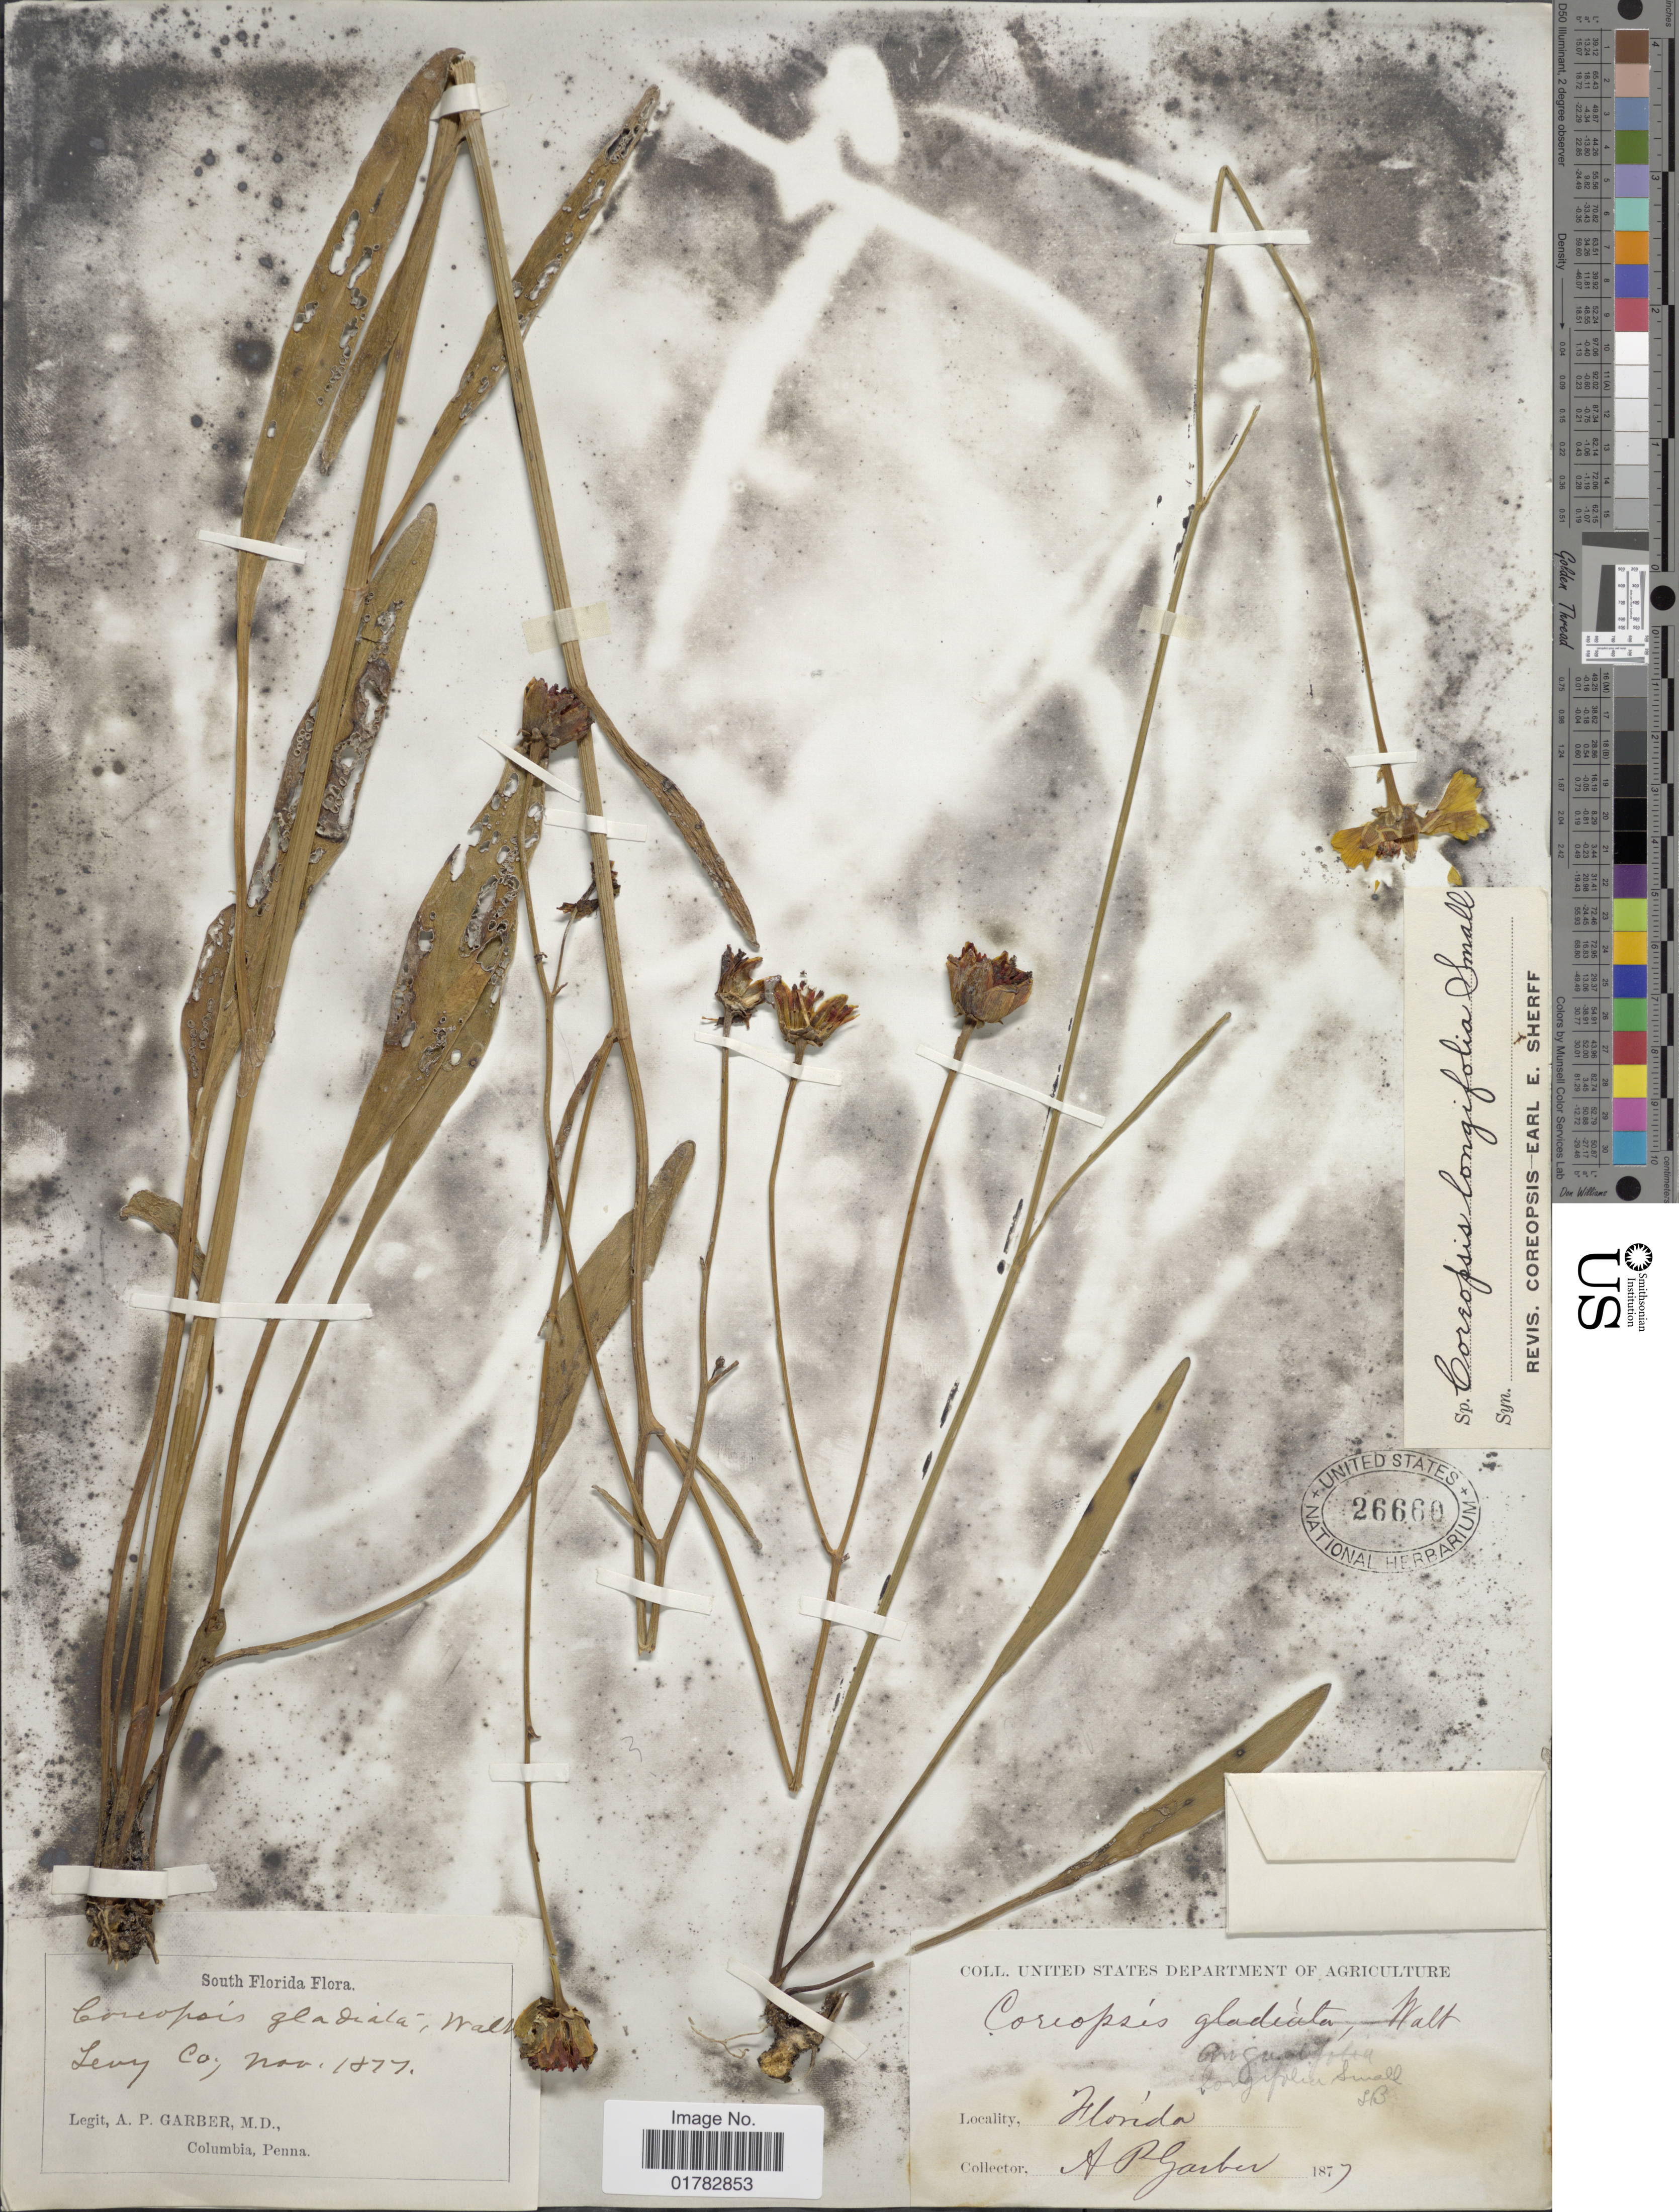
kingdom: Plantae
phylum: Tracheophyta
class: Magnoliopsida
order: Asterales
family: Asteraceae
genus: Coreopsis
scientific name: Coreopsis longifolia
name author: Small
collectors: A. P. Garber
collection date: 1877-11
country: United States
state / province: Florida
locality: South Florida, Levy Co.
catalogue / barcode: US 26660